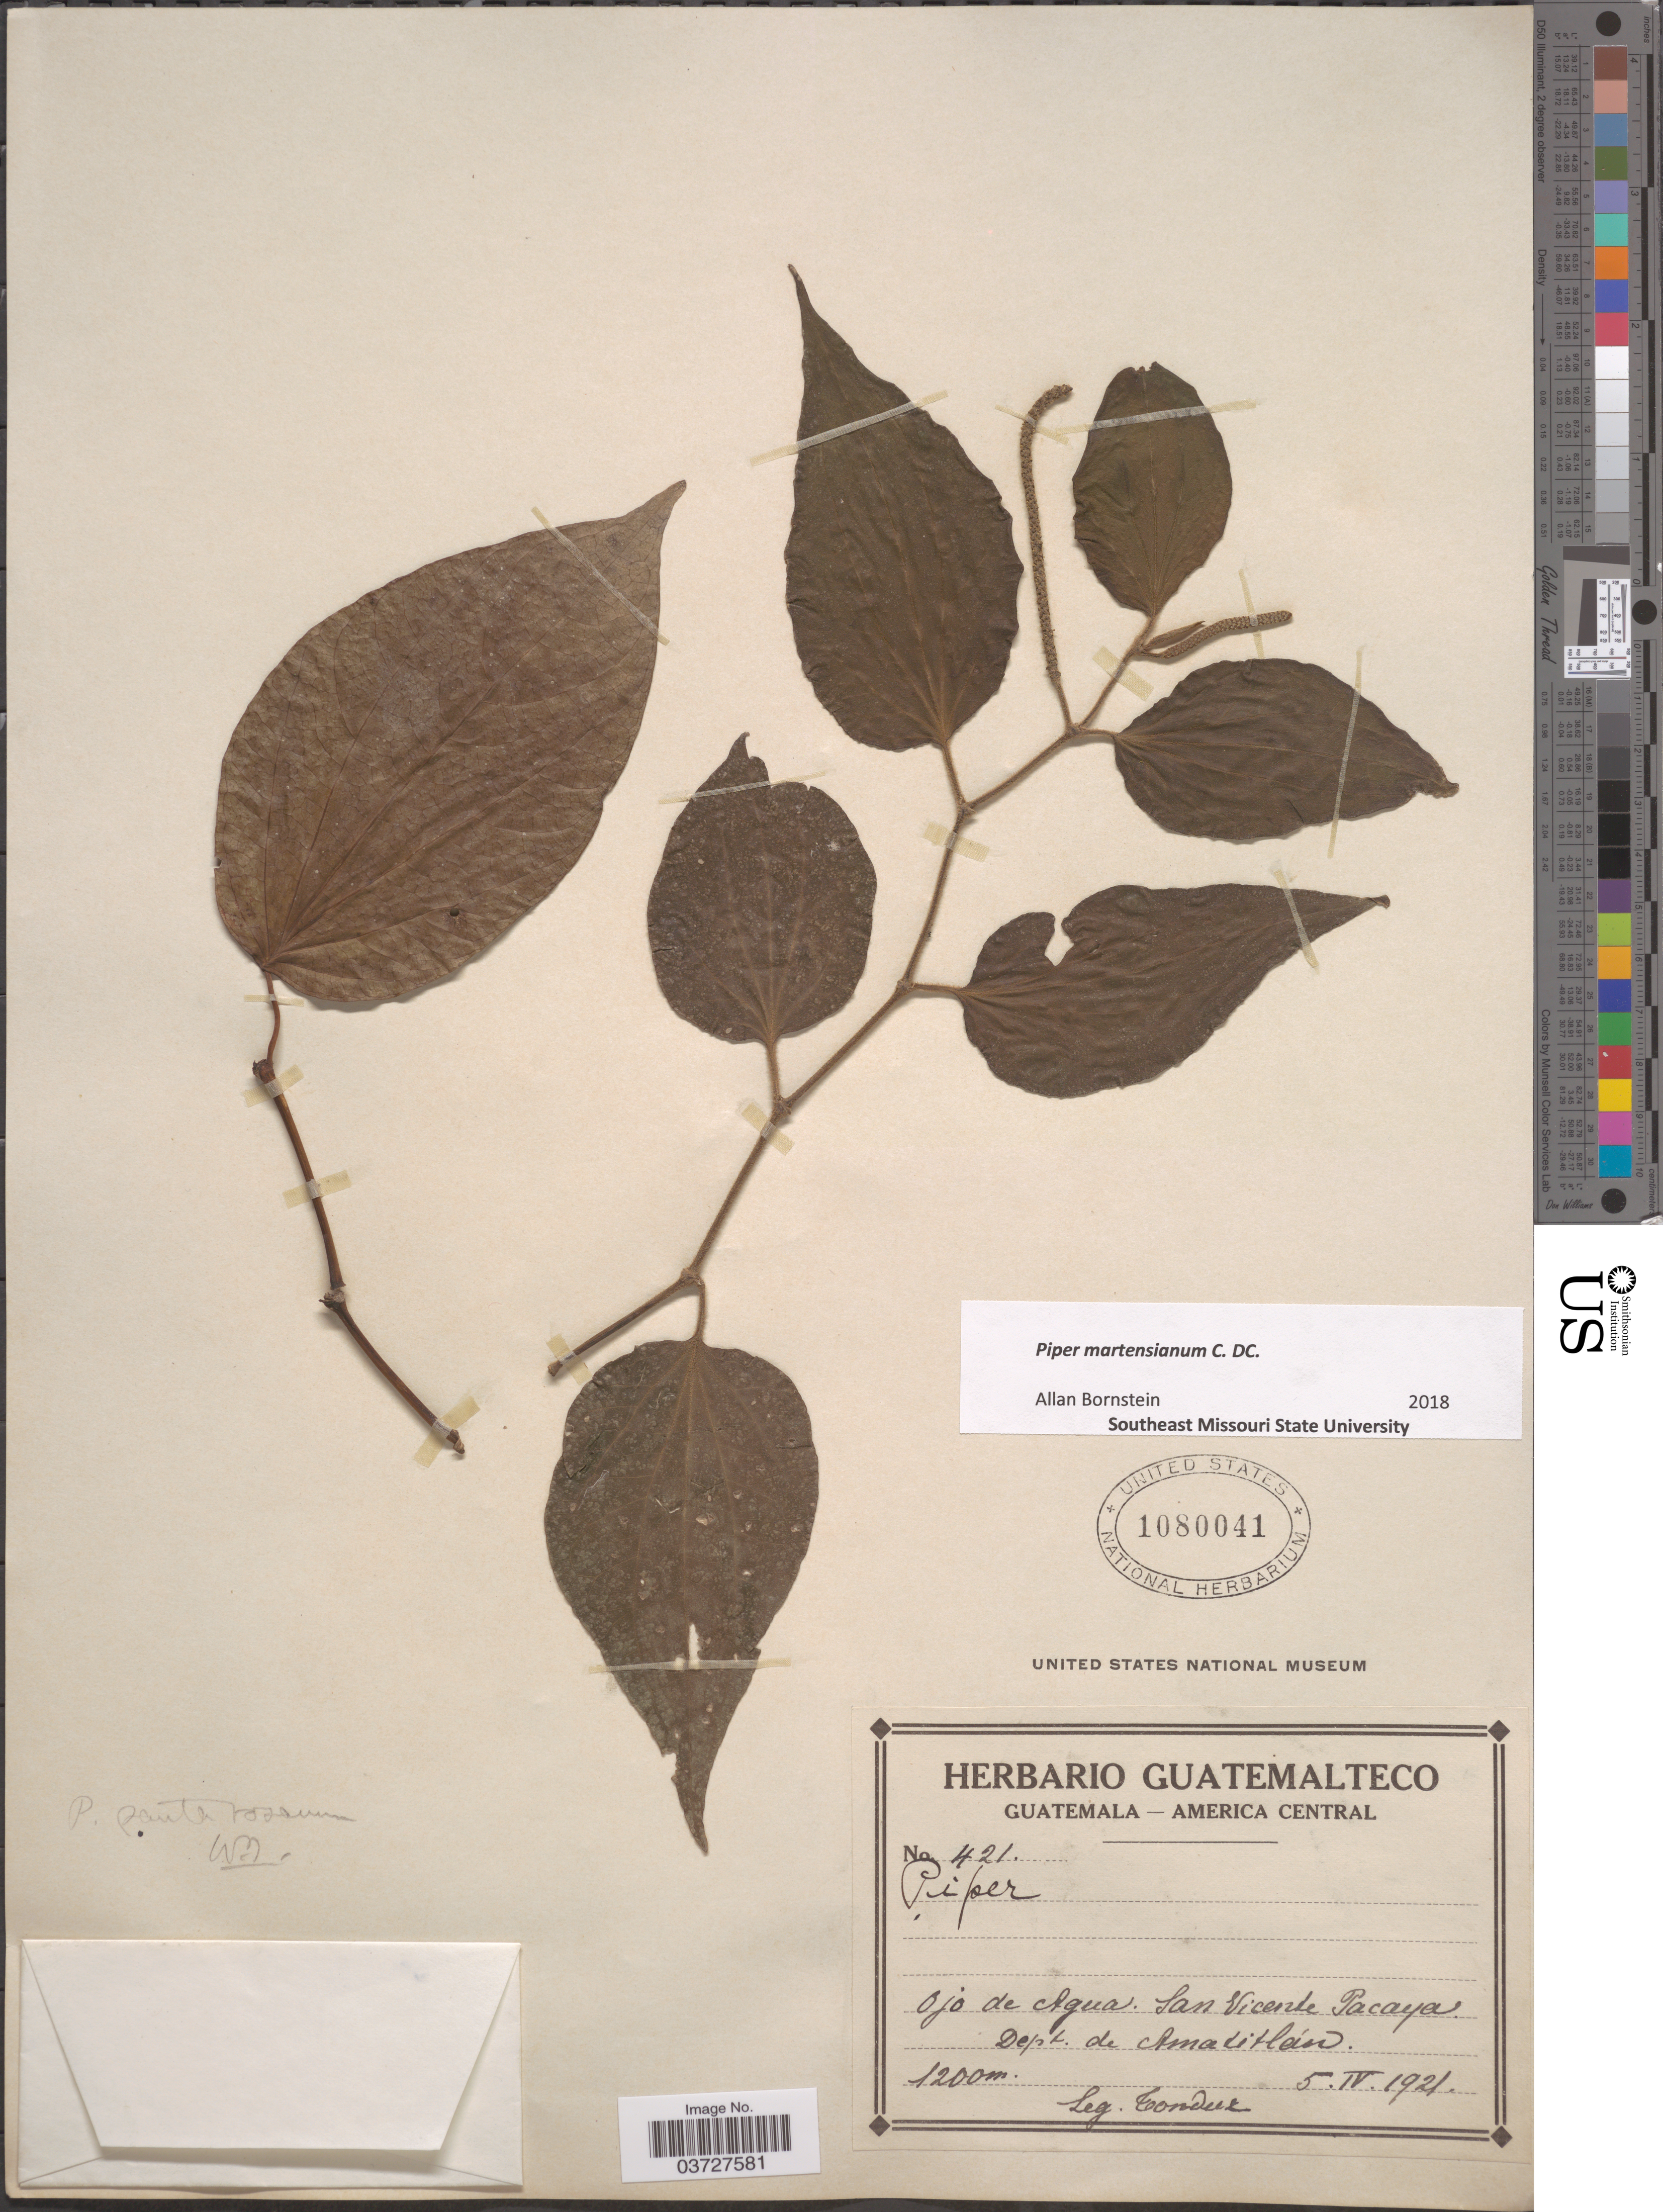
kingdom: Plantae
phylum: Tracheophyta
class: Magnoliopsida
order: Piperales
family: Piperaceae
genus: Piper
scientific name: Piper martensianum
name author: C. DC.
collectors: Tonduz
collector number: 421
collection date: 1921-04-05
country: Guatemala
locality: Ojo de Agua. San Vicente Pacaya. Dept. de Amatitlán.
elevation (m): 1200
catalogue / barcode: US 1080041